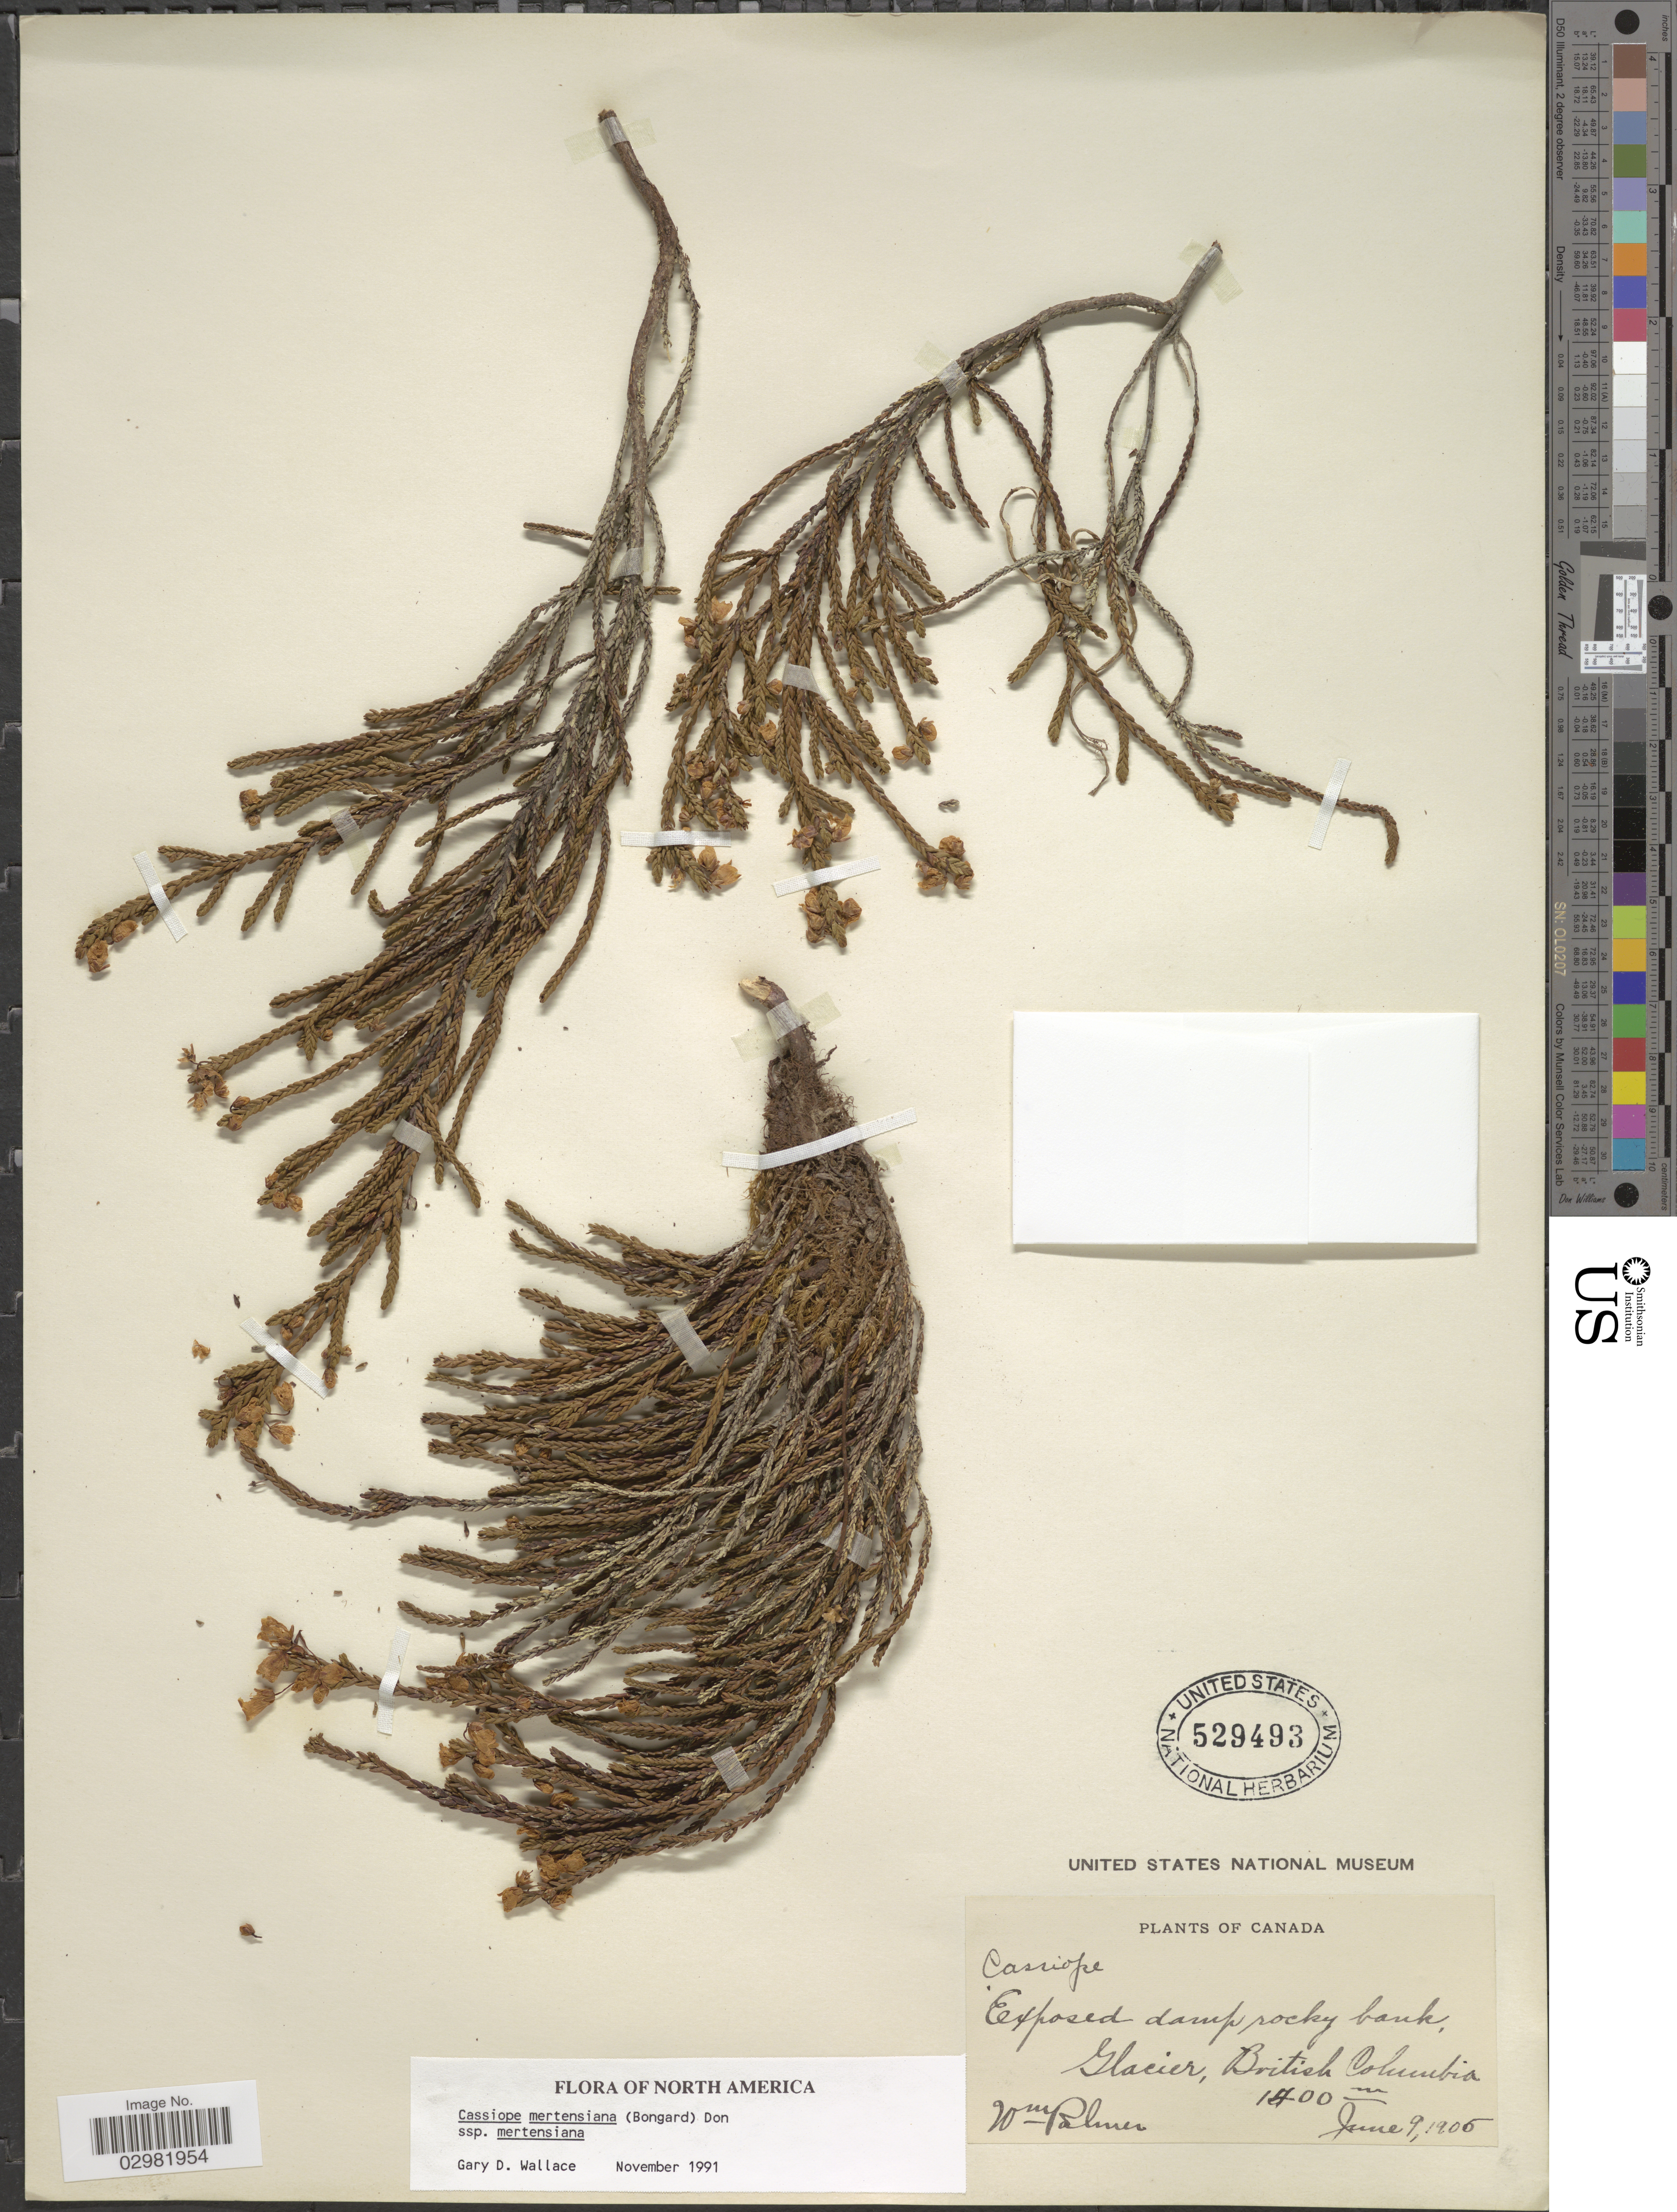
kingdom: Plantae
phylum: Tracheophyta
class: Magnoliopsida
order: Ericales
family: Ericaceae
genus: Cassiope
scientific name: Cassiope mertensiana subsp. mertensiana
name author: (Bong.) G. Don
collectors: W. Palmer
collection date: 1905-06-09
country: Canada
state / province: British Columbia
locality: Glacier.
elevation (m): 1400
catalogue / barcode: US 529493